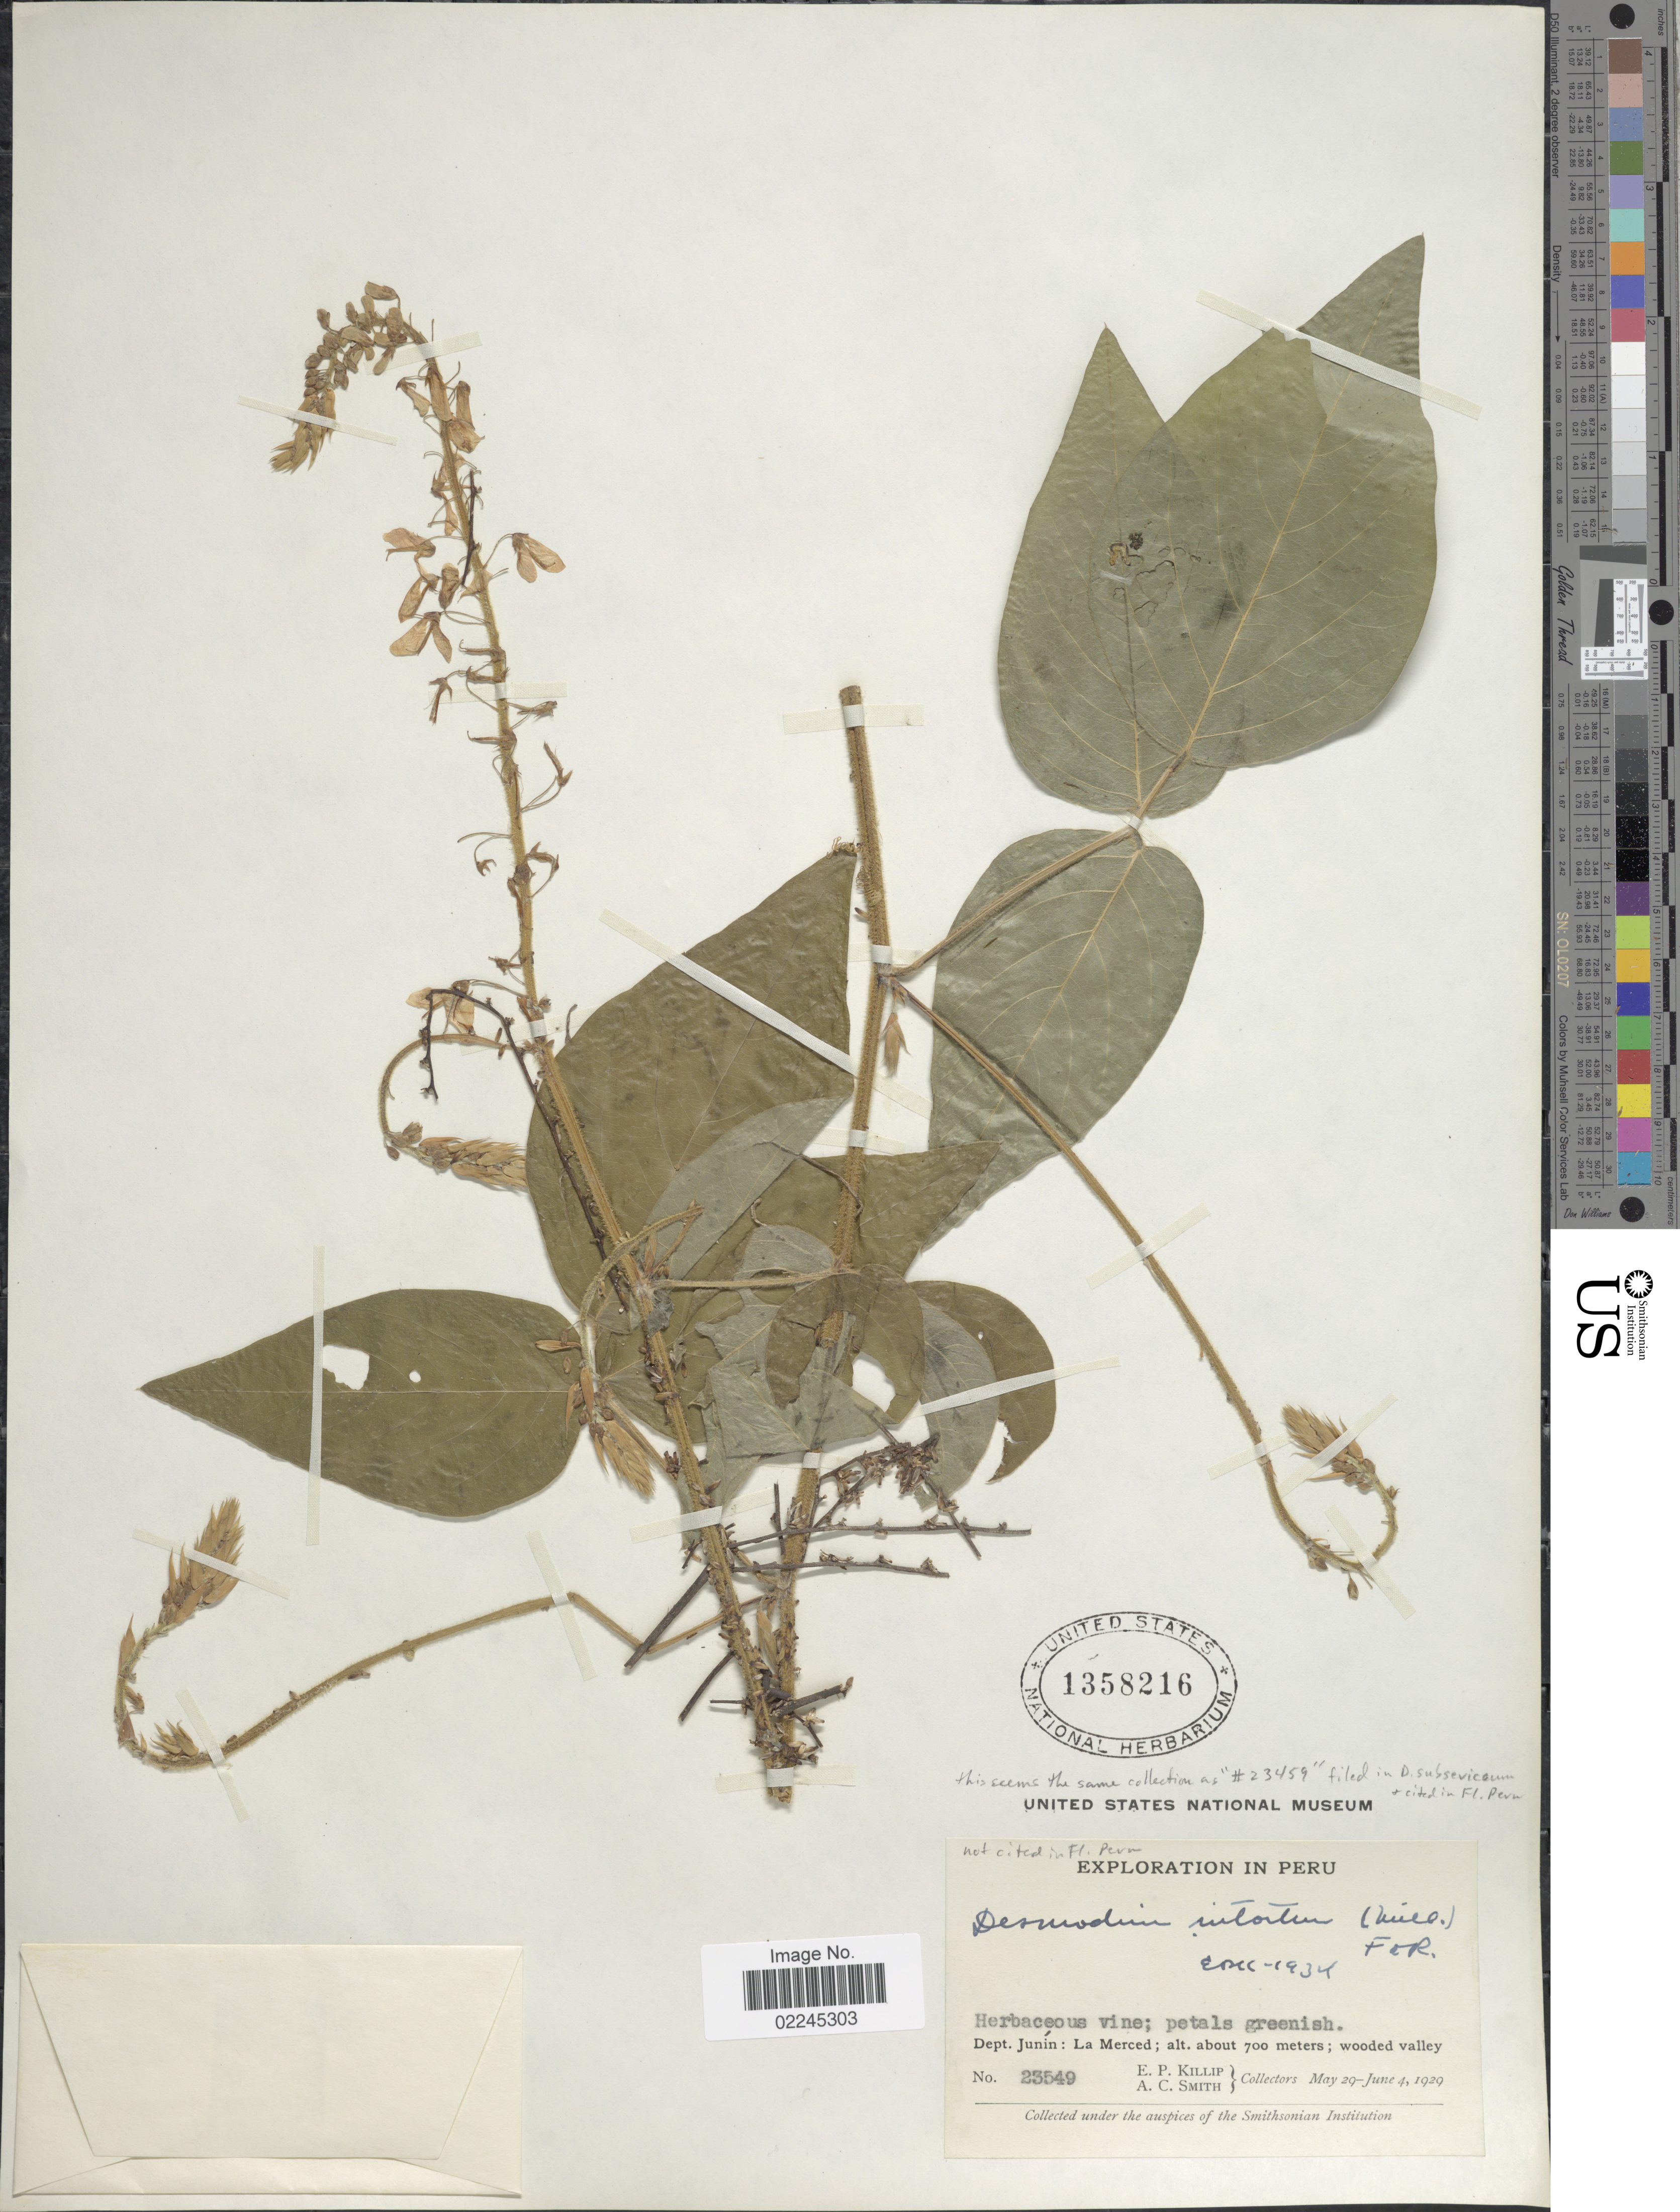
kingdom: Plantae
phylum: Tracheophyta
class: Magnoliopsida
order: Fabales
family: Fabaceae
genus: Desmodium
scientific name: Desmodium intortum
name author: (Mill.) Urb.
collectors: E. P. Killip & A. C. Smith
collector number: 23549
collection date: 1929-05-29/1929-06-04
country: Peru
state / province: Junín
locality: Dept. Junin: La Merced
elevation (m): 700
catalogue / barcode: US 1358216